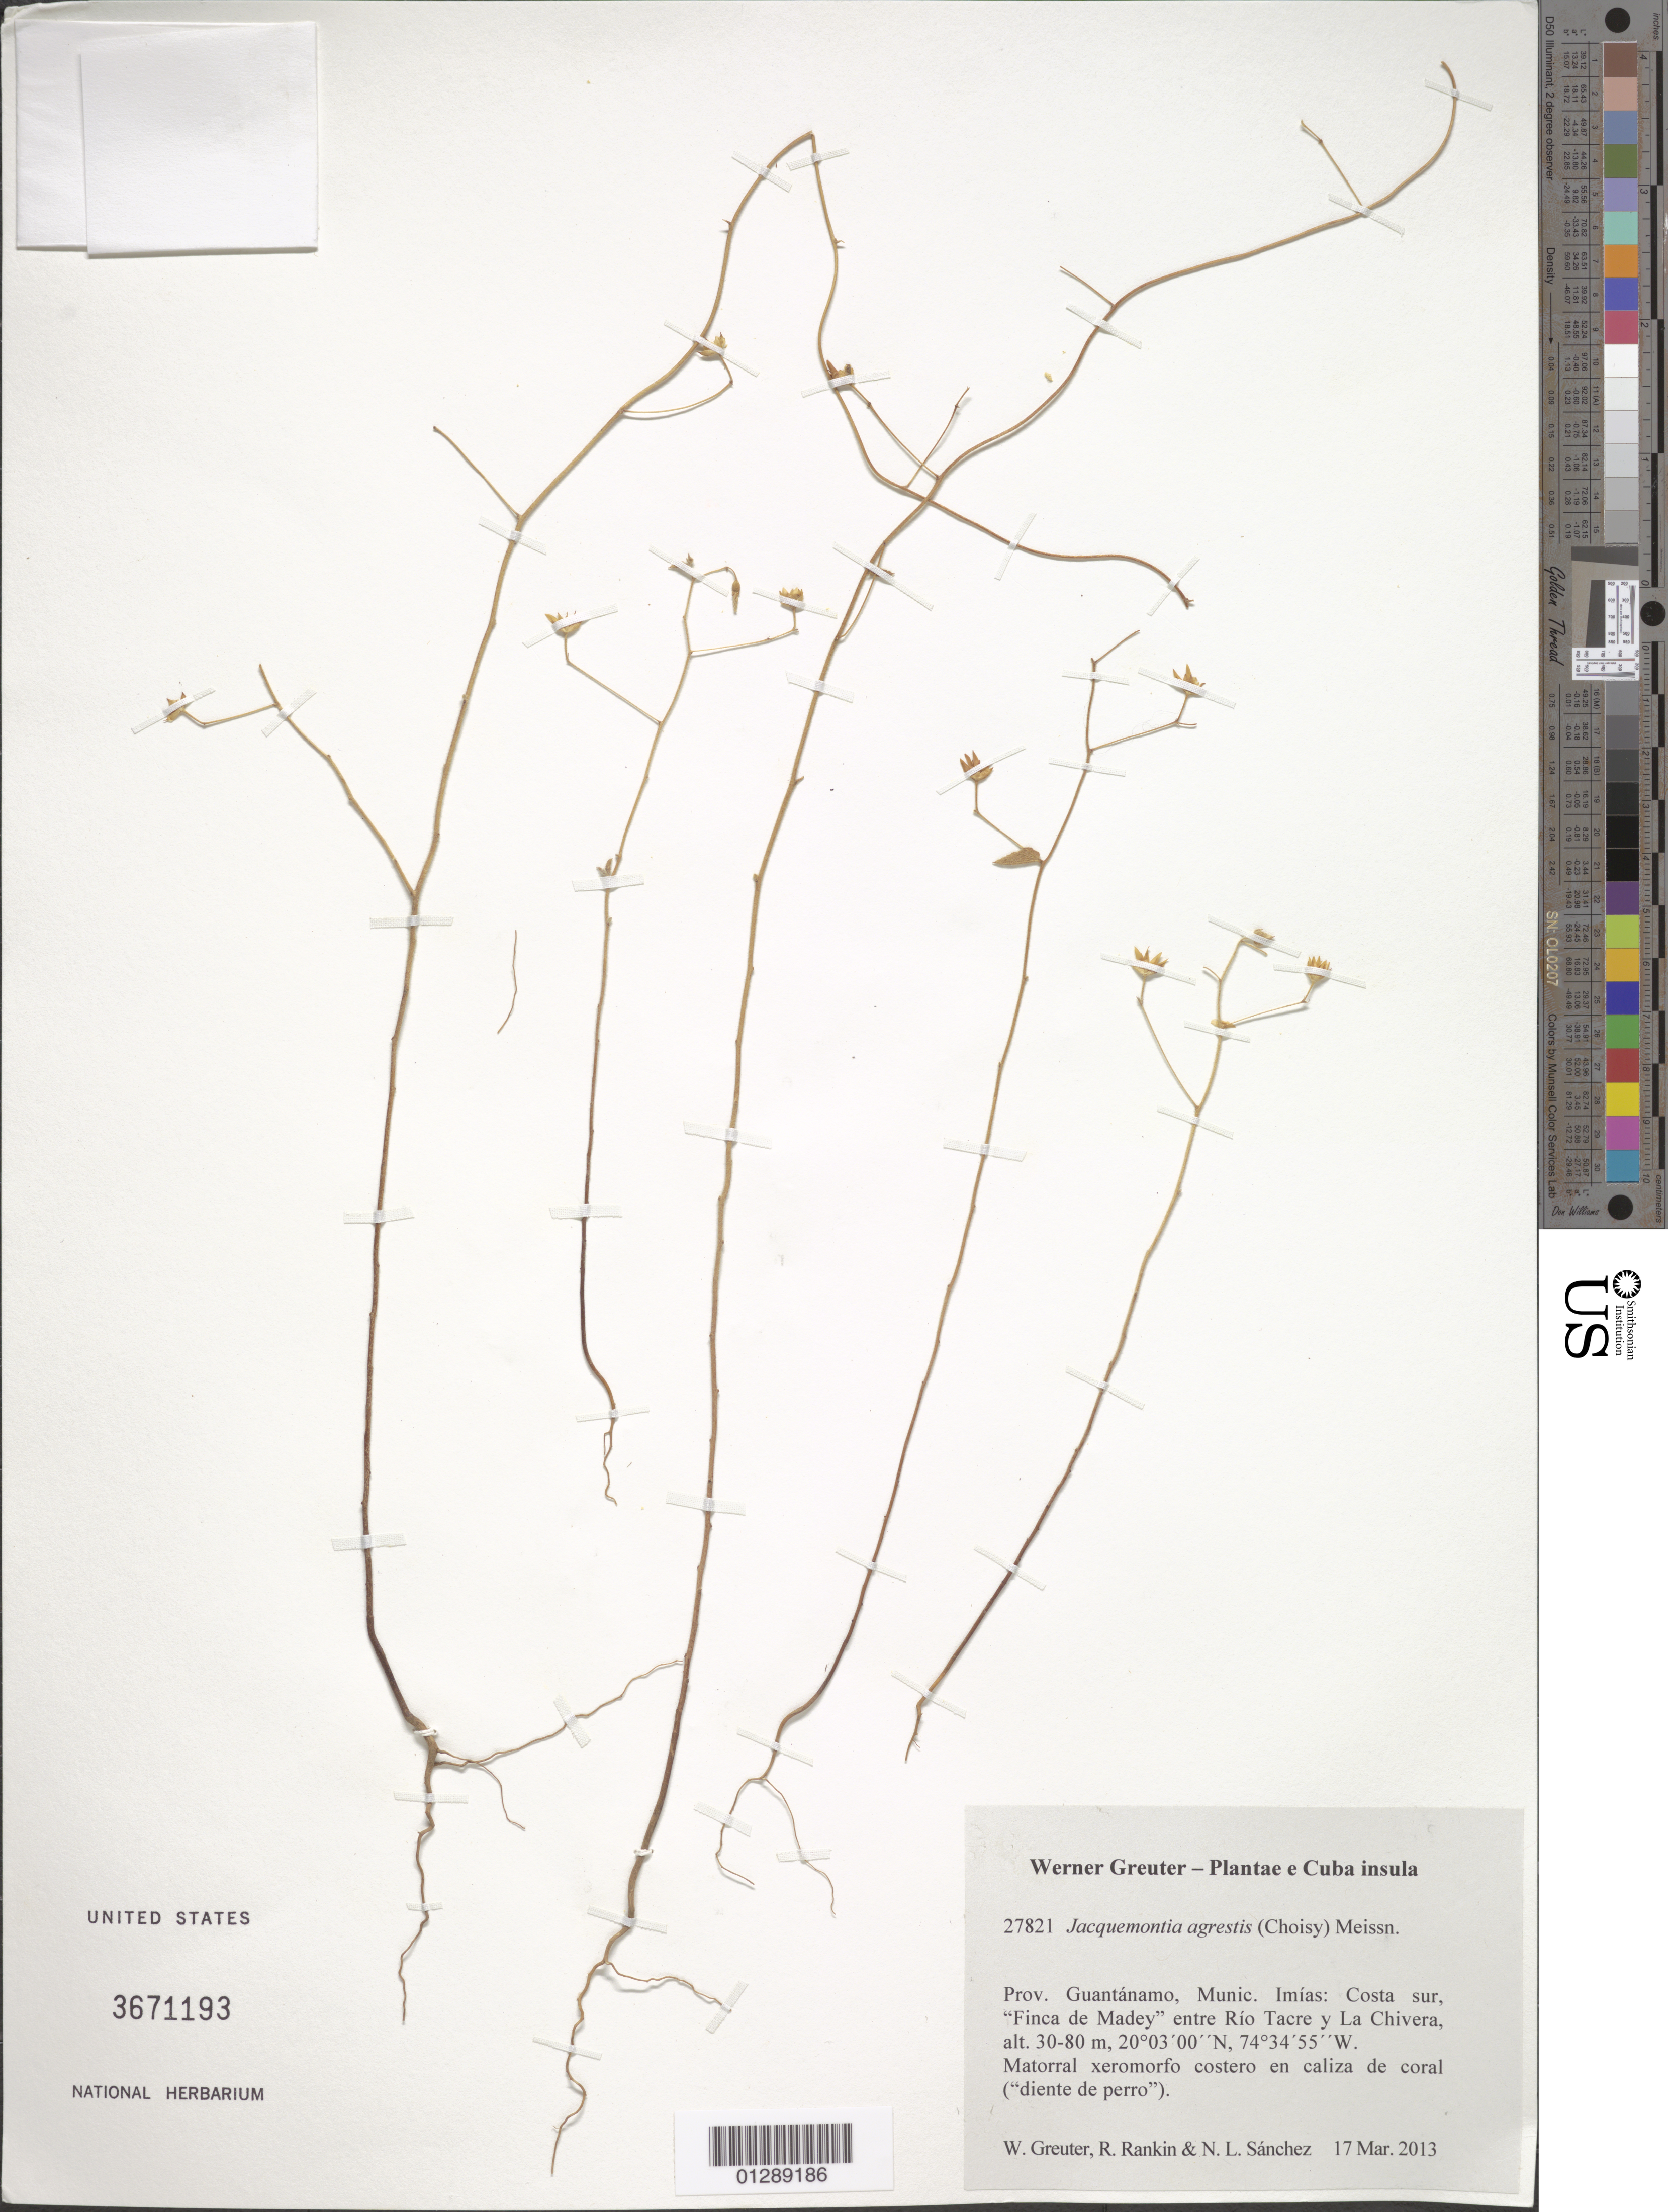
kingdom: Plantae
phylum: Tracheophyta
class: Magnoliopsida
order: Solanales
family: Convolvulaceae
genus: Jacquemontia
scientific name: Jacquemontia agrestis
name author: (Mart. ex Choisy) Meisn.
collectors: W. R. Greuter, R. Rankin Rodriguez & N. Sanchez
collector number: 27821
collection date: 2013-03-17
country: Cuba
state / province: Guantanamo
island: Cuba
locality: Munic. Imías: Costa sur "Finca de Madey" entre Río Tacre y La Chivera.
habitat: Matorral xeromorfo costero en caliza de coral ("diente de perro").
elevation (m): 30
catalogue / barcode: US 3671193